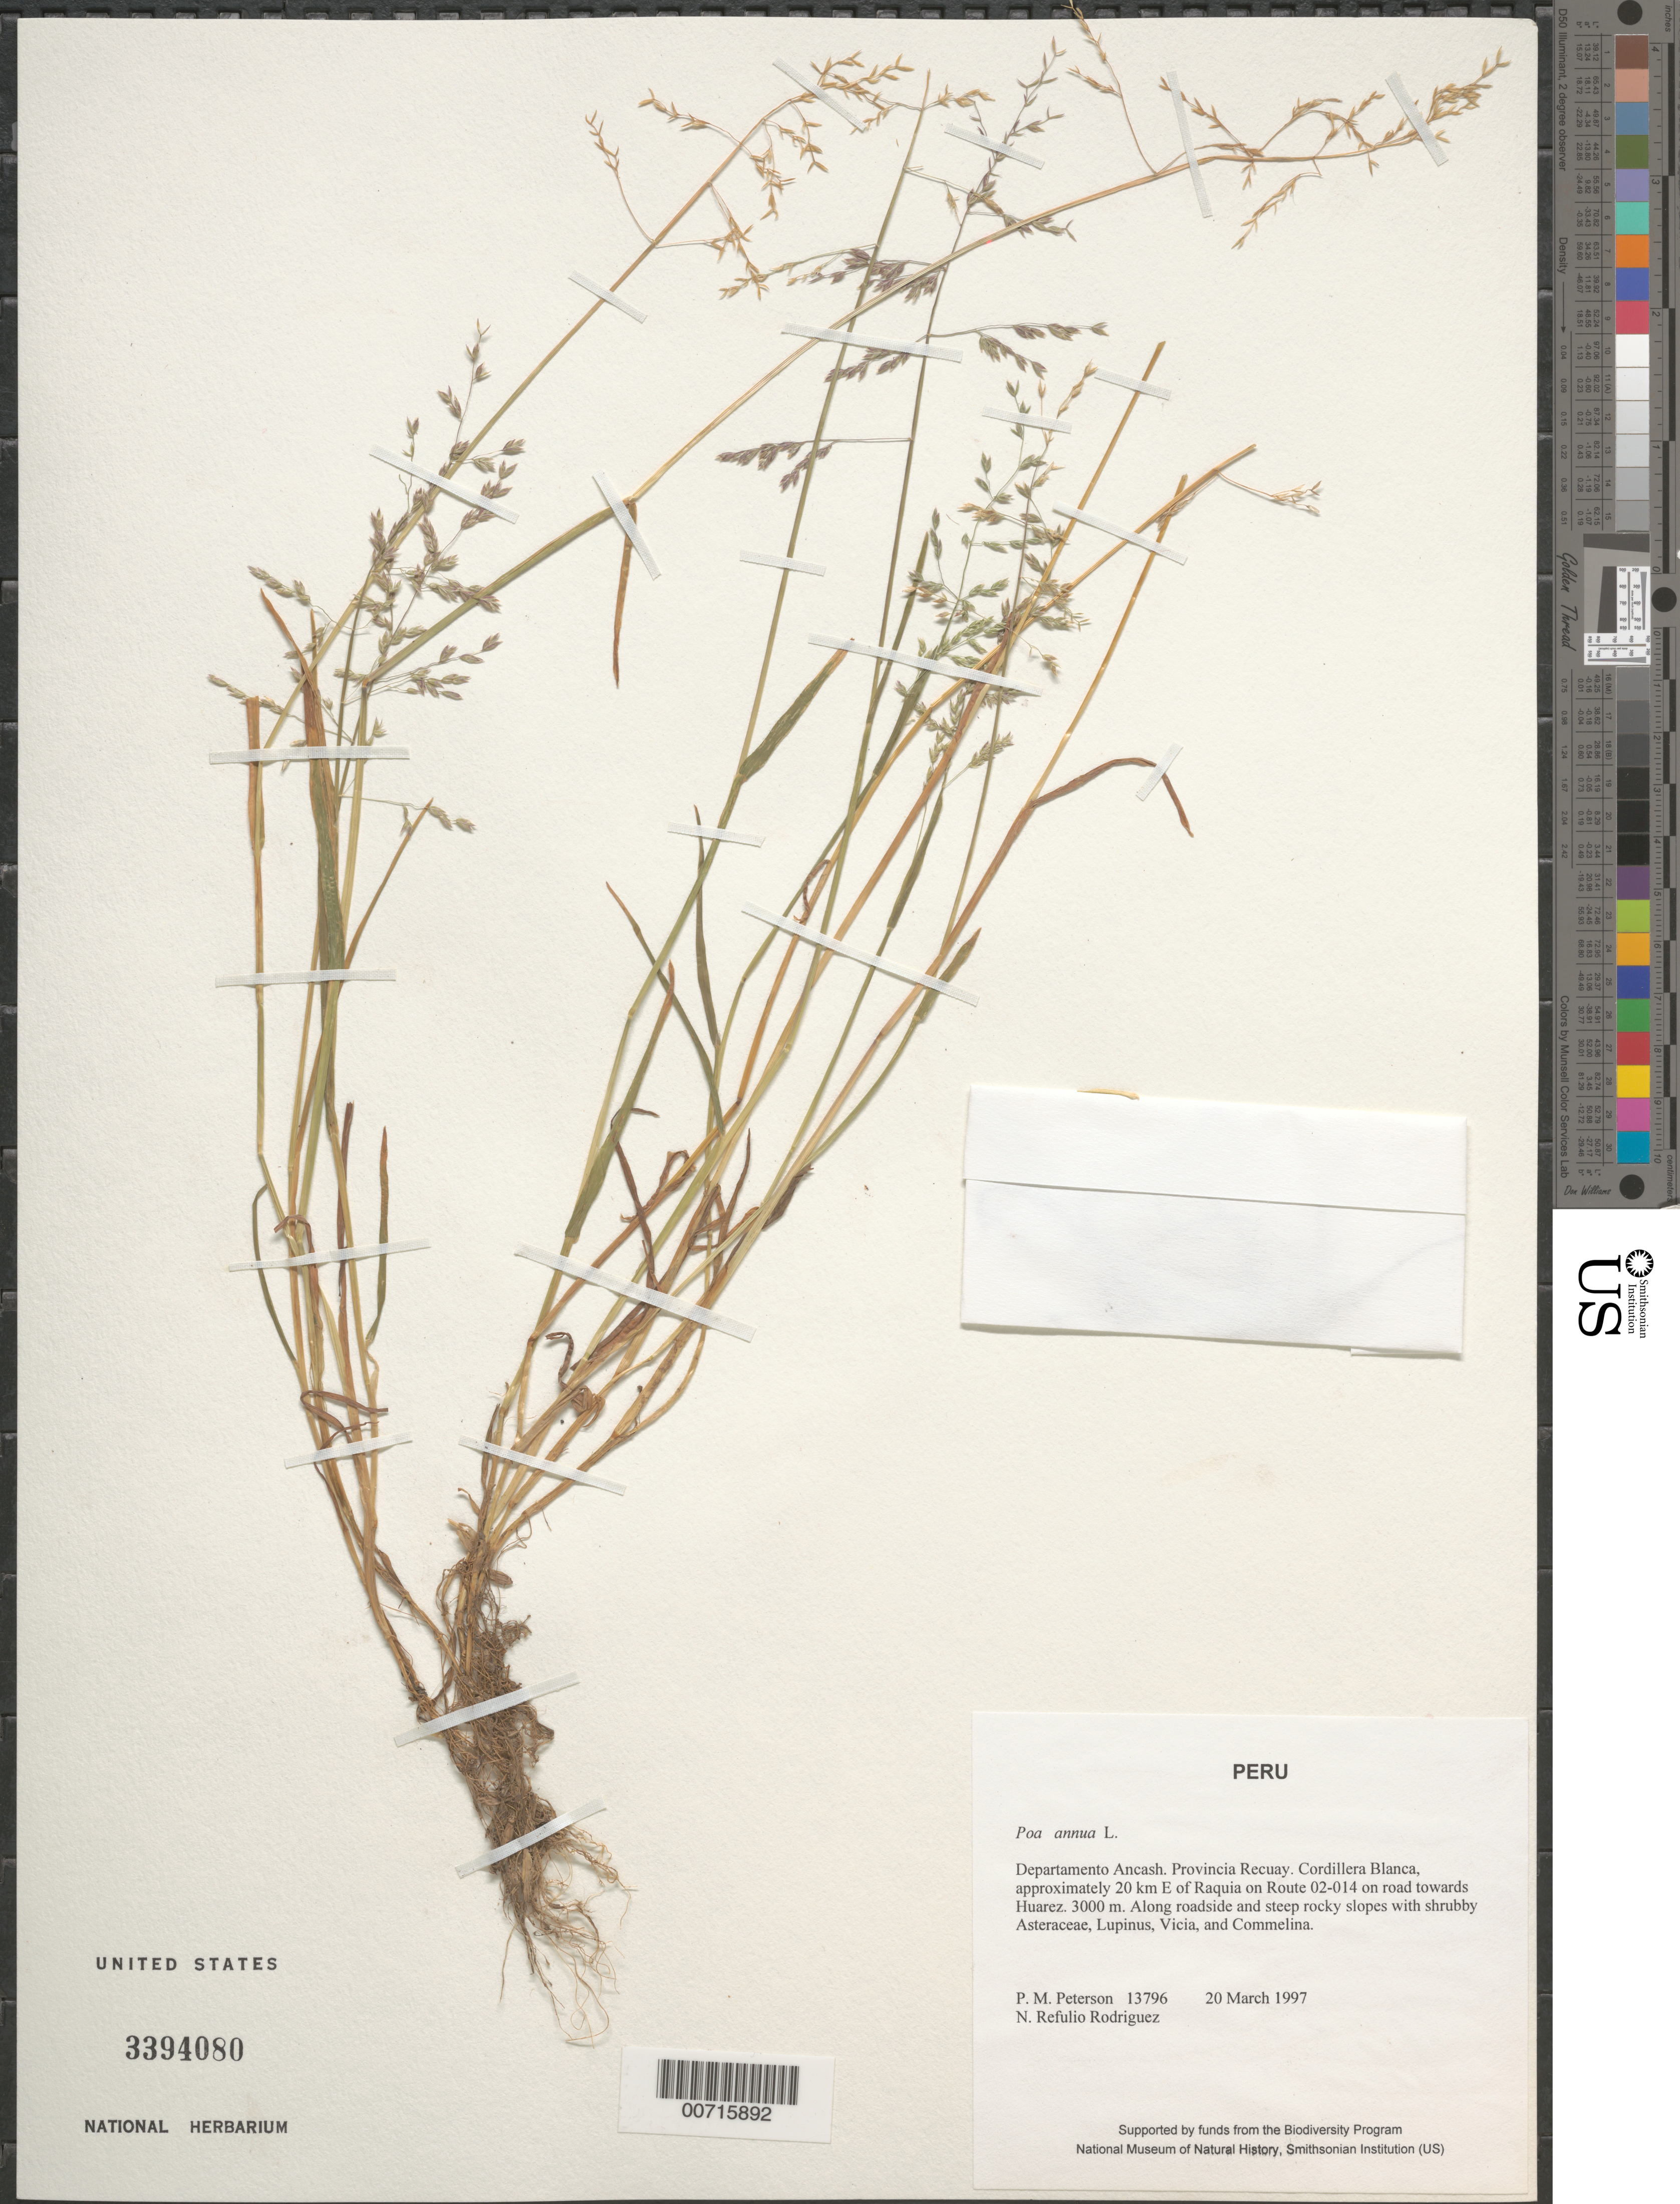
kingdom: Plantae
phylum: Tracheophyta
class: Liliopsida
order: Poales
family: Poaceae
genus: Poa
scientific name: Poa annua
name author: L.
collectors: P. M. Peterson & N. Refulio-Rodríguez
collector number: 13796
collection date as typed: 20 Mar 1997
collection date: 1997-03-20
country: Peru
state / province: Ancash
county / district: Recuay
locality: Cordillera Blanca, approximately 20 km E of Raquia on Route 02-014 on road towards Huarez.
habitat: Along roadside and steep rocky slopes with shruby Asteraceae, Lupinus, Vicia, and Commelina.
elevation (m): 3000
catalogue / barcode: US 3394080